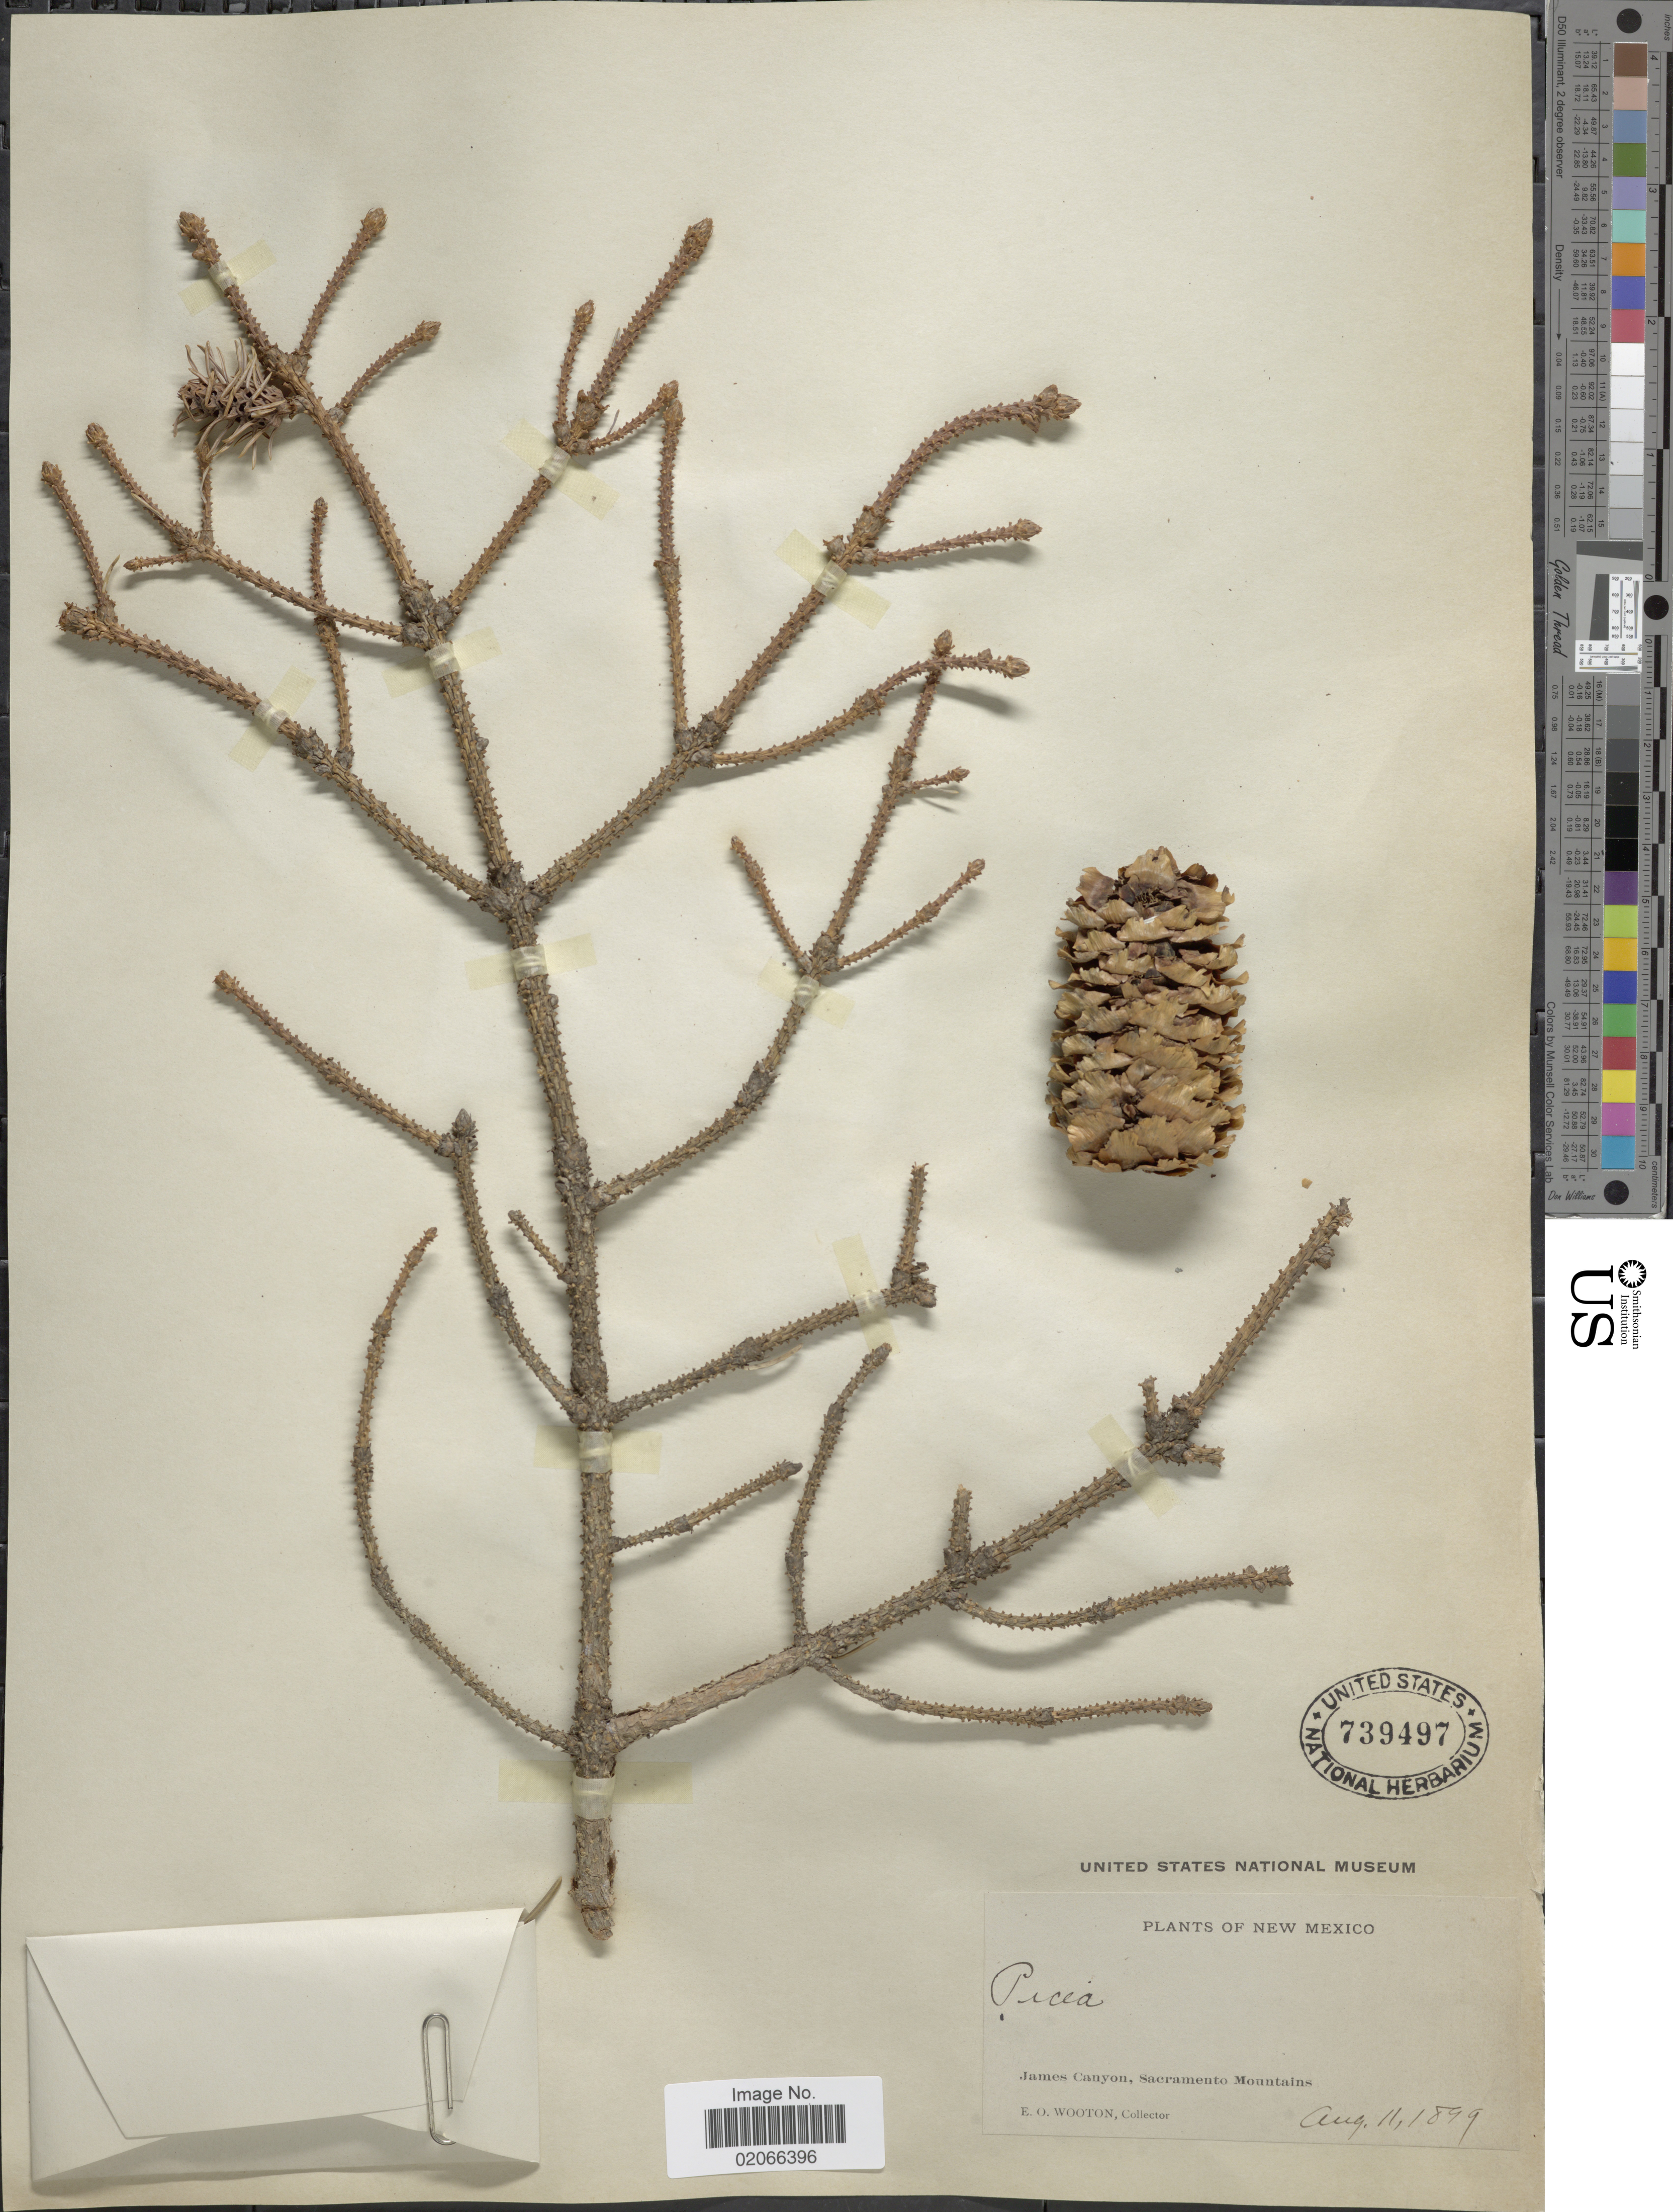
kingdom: Plantae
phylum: Tracheophyta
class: Pinopsida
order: Pinales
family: Pinaceae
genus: Picea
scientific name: Picea engelmannii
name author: Parry ex Engelm.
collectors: E. O. Wooton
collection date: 1899-08-11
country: United States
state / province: New Mexico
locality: James Canyon, Sacramento Mountains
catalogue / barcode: US 739497